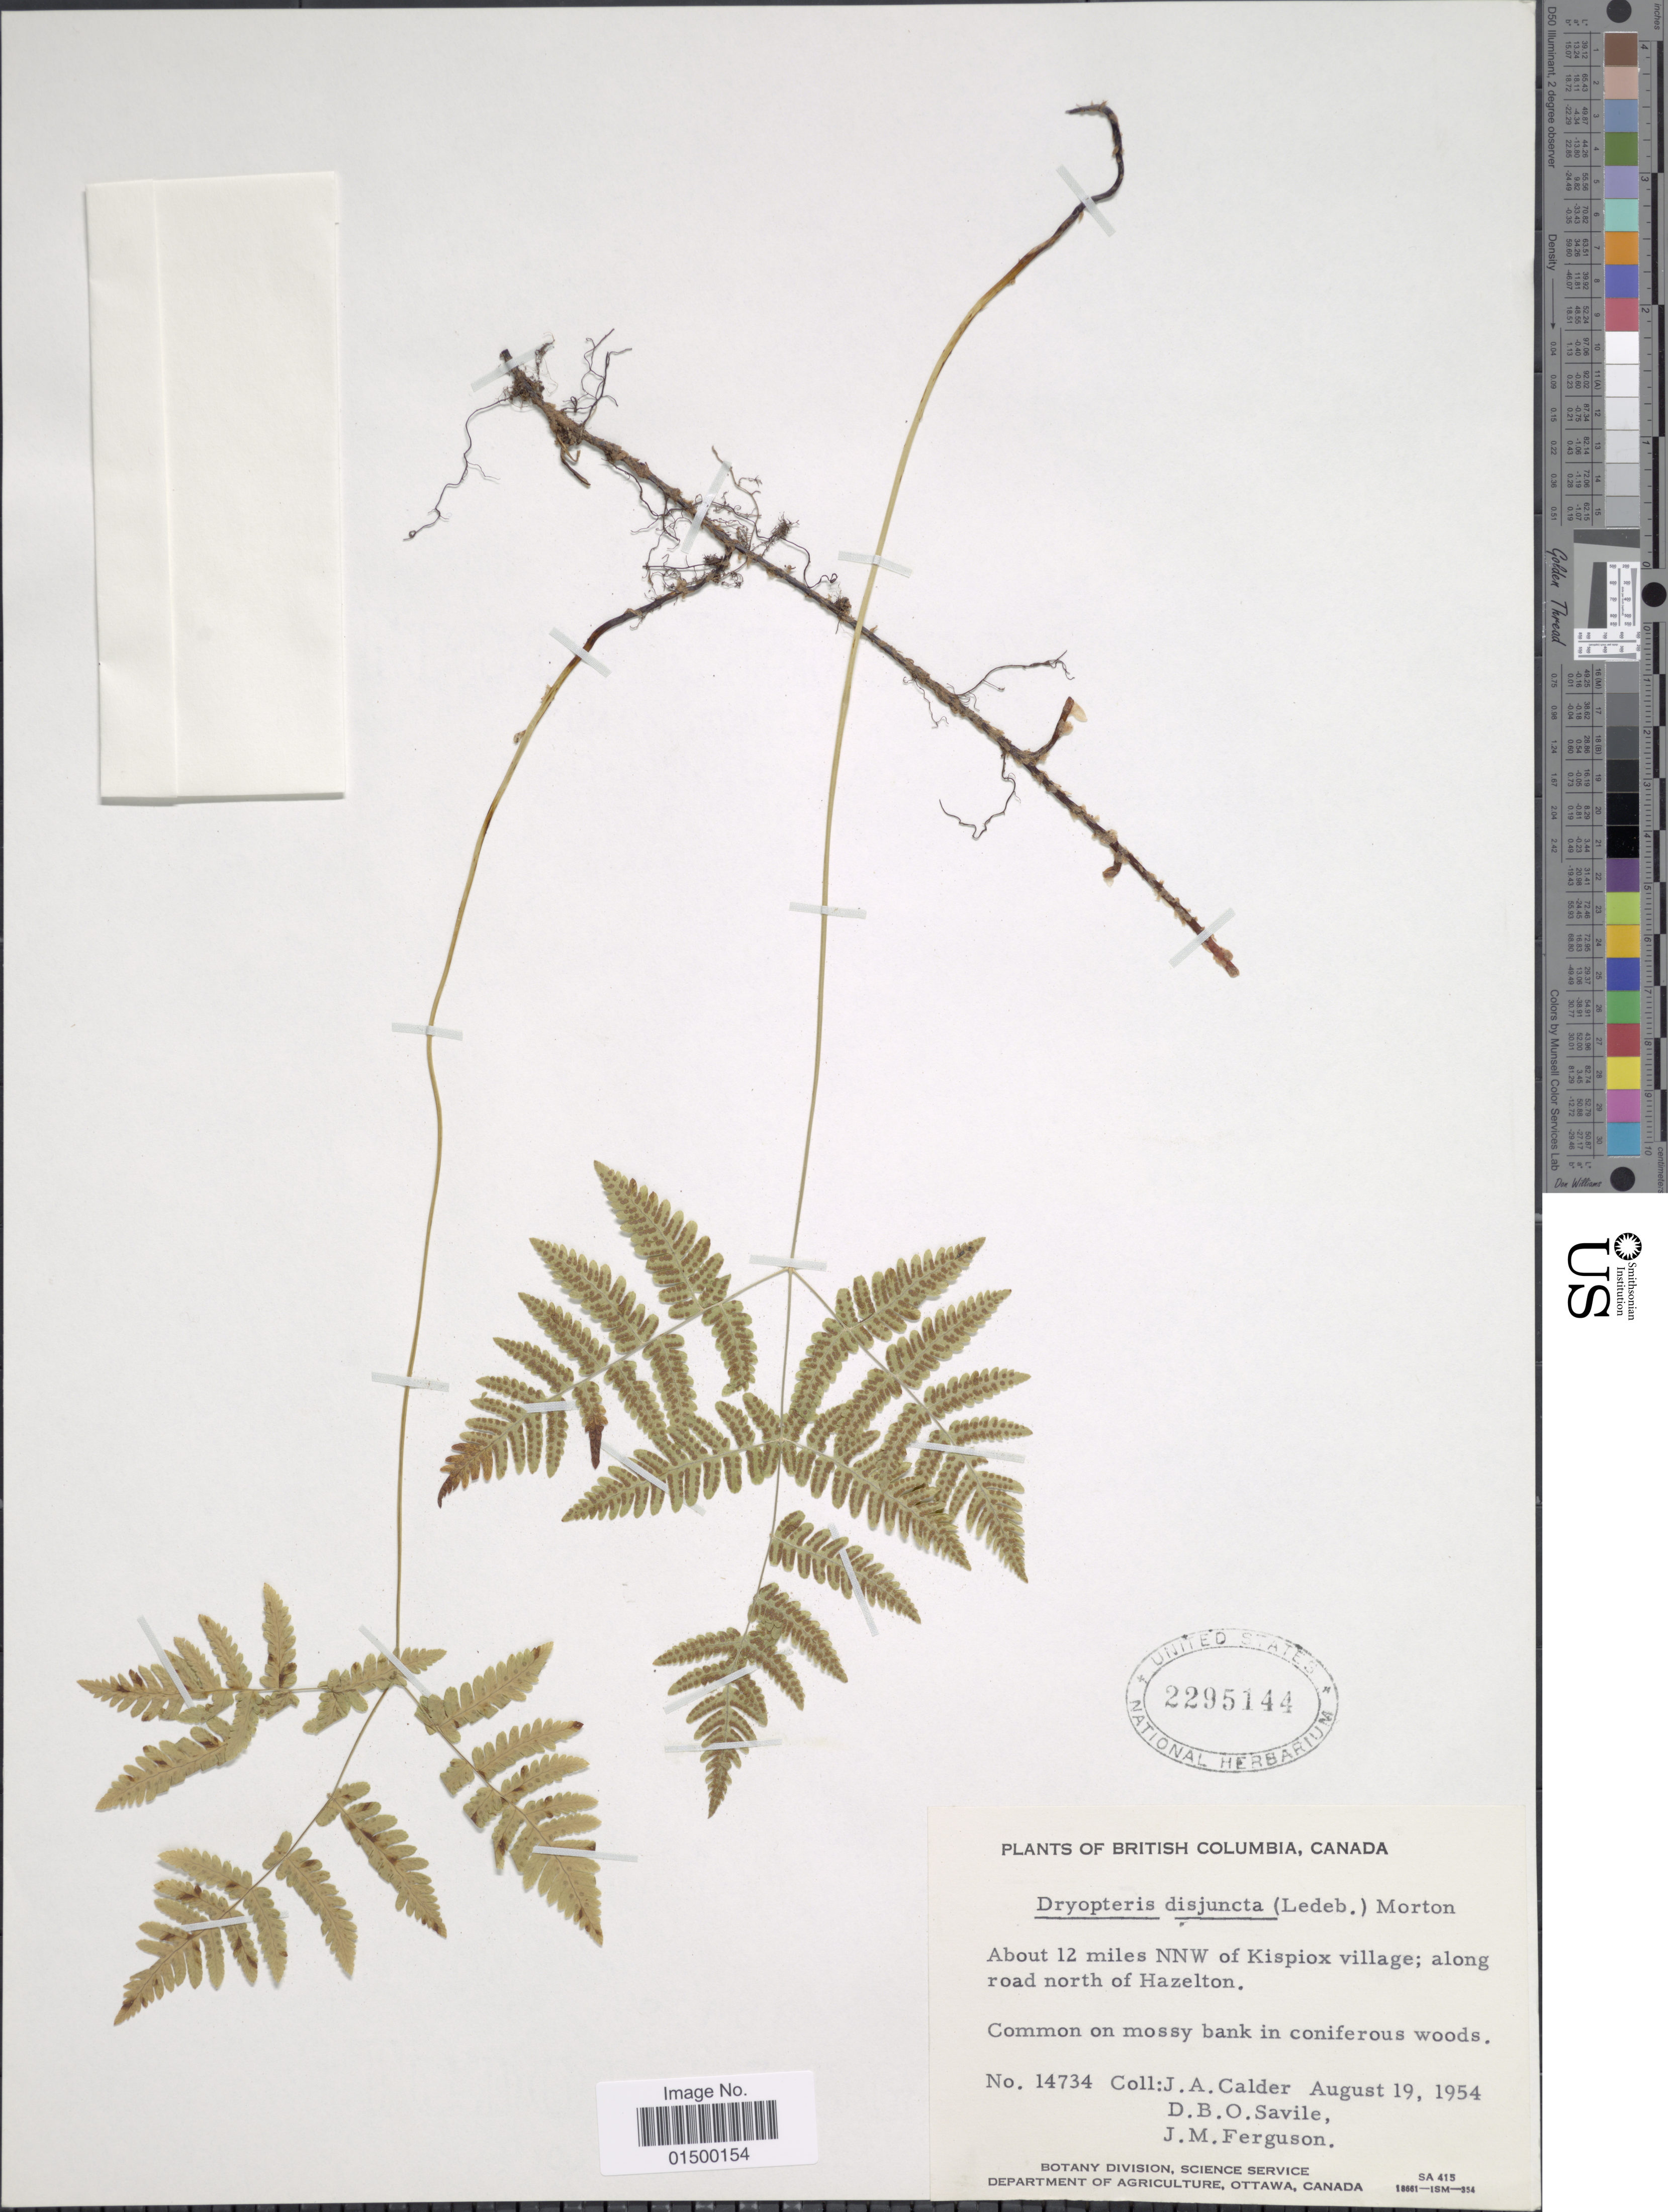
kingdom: Plantae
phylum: Tracheophyta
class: Polypodiopsida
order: Polypodiales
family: Cystopteridaceae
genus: Gymnocarpium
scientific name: Gymnocarpium disjunctum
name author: (Rupr.) Ching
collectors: J. A. Calder, D. Savile & J. M. Ferguson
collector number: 14734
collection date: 1954-08-19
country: Canada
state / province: British Columbia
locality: About 12 miles NNW of Kispiox village; along road north of Hazelton.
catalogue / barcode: US 2295144